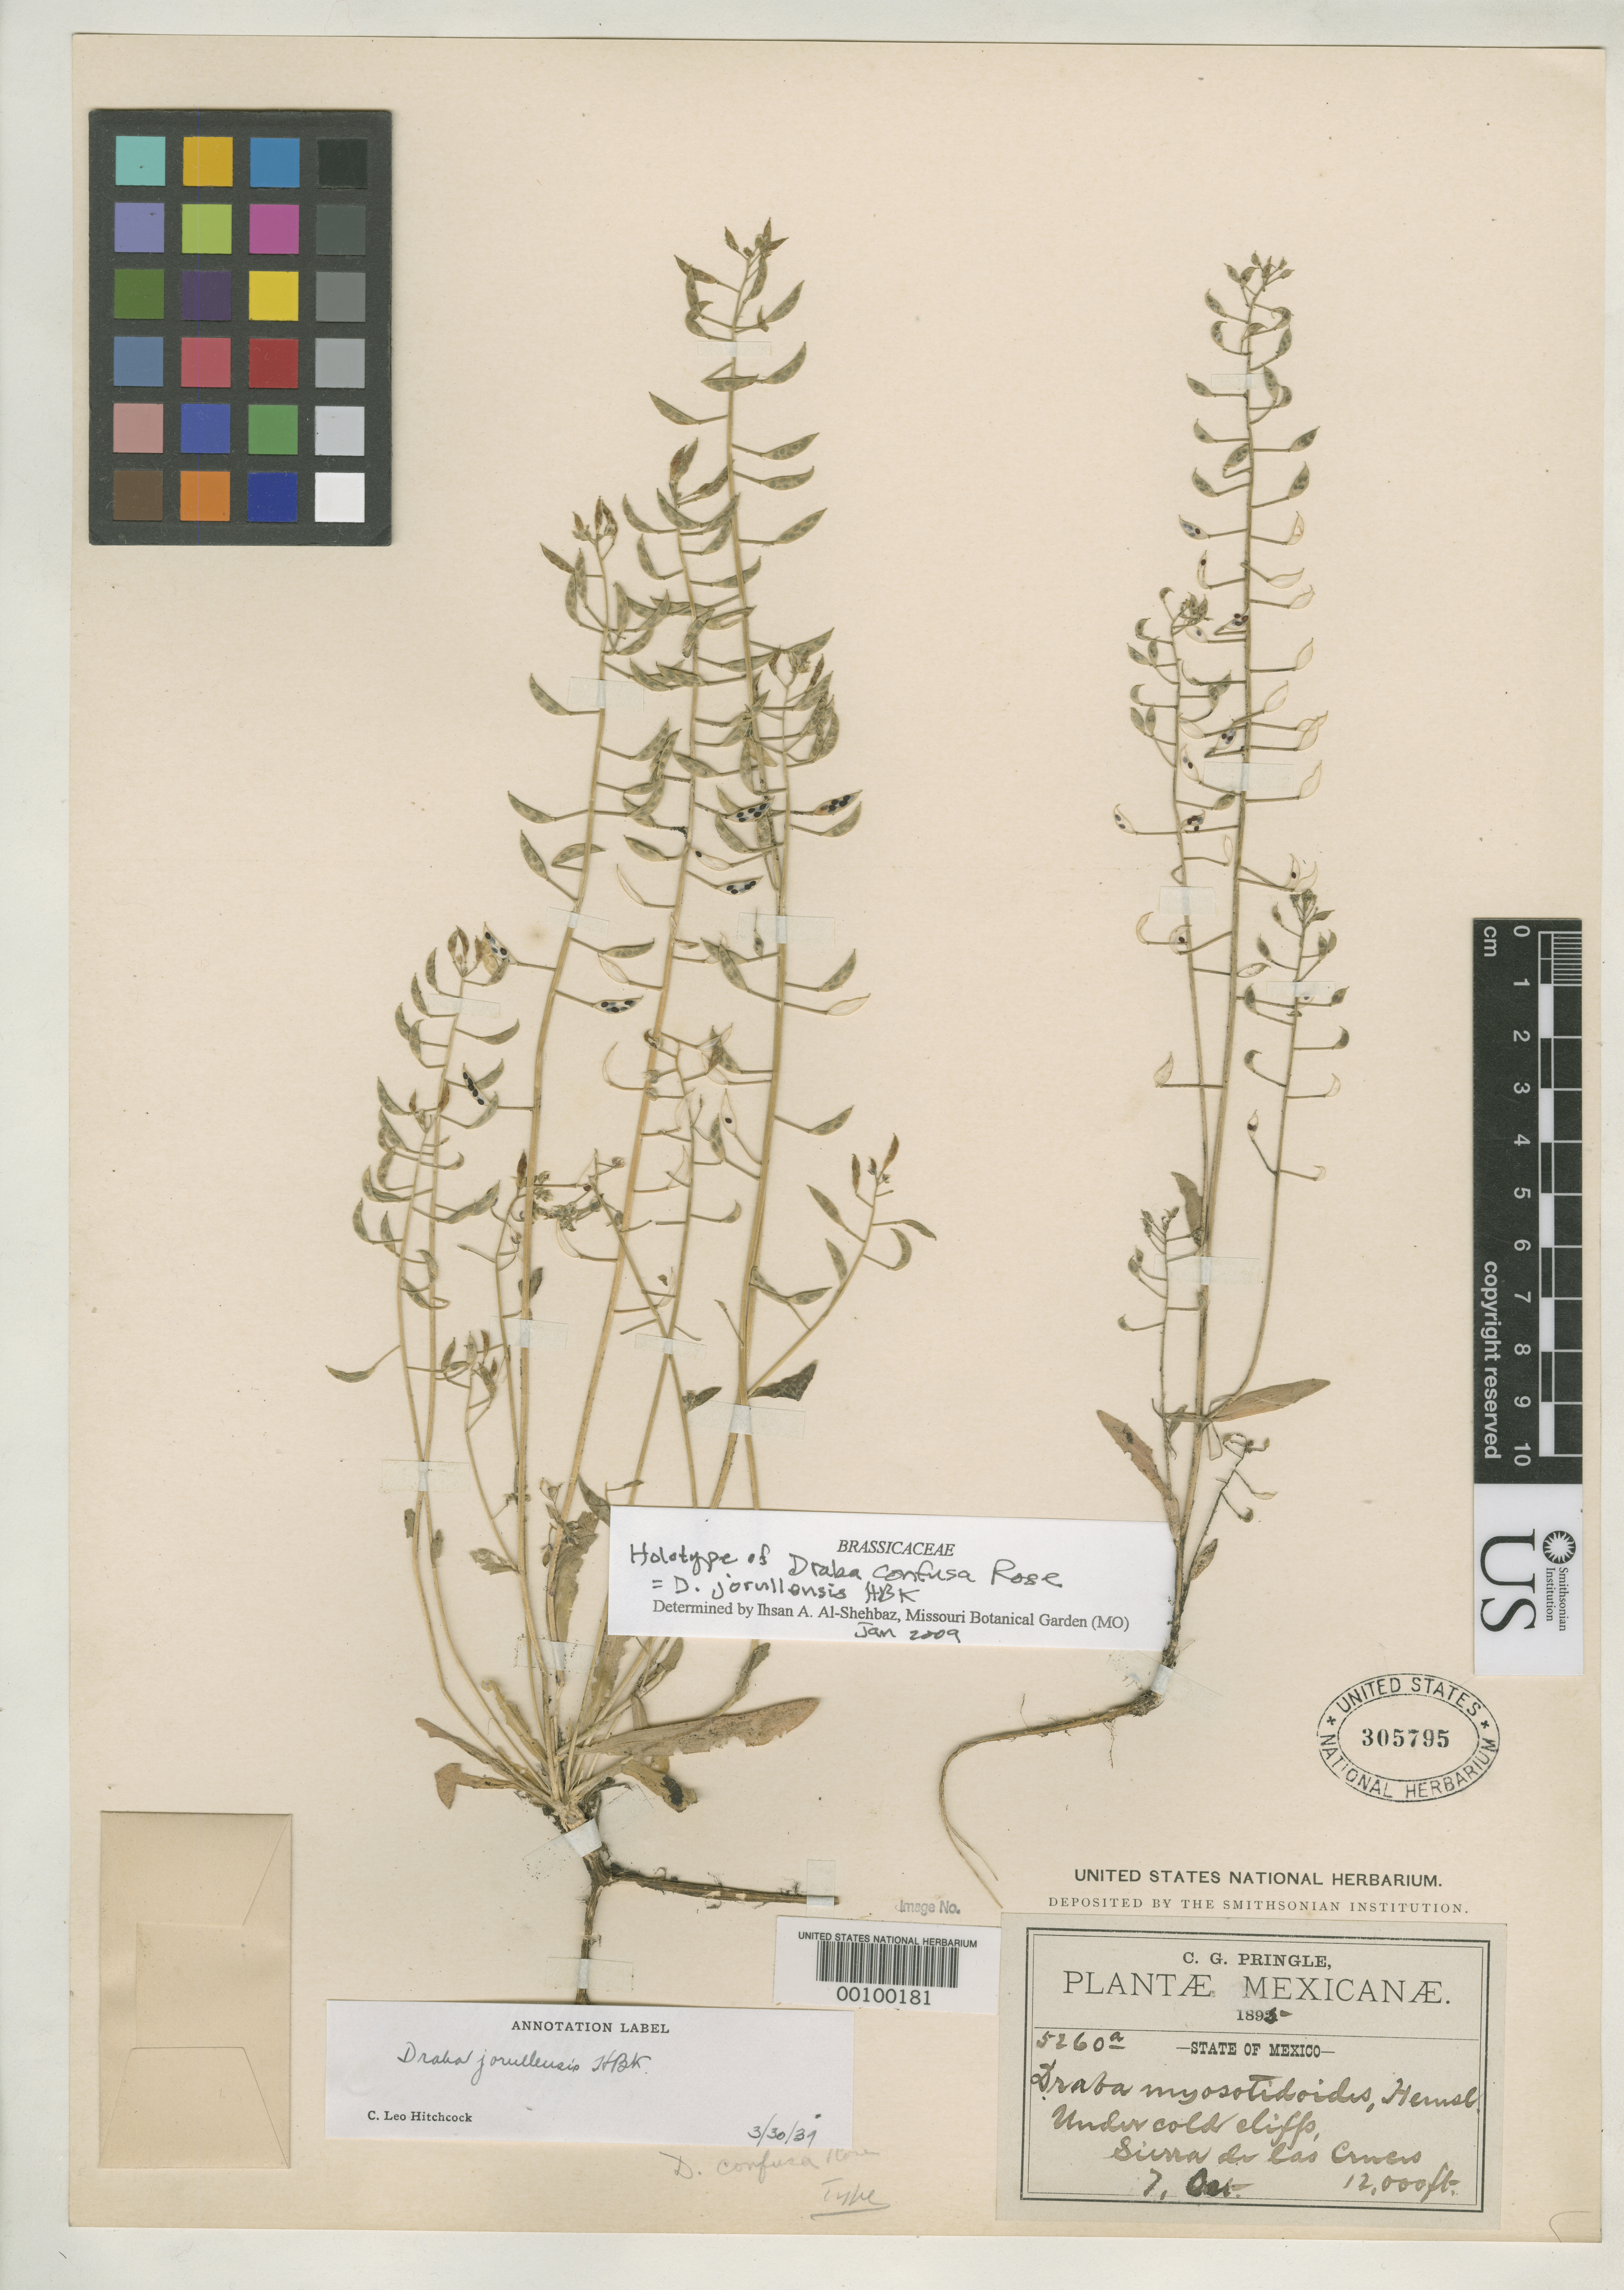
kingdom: Plantae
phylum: Tracheophyta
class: Magnoliopsida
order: Brassicales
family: Brassicaceae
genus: Draba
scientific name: Draba confusa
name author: Rose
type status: Holotype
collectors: C. G. Pringle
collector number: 5260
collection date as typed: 07 Oct 1895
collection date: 1895-10-07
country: Mexico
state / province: México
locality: Sierra de Las Cruces.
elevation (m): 3600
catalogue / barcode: US 305795